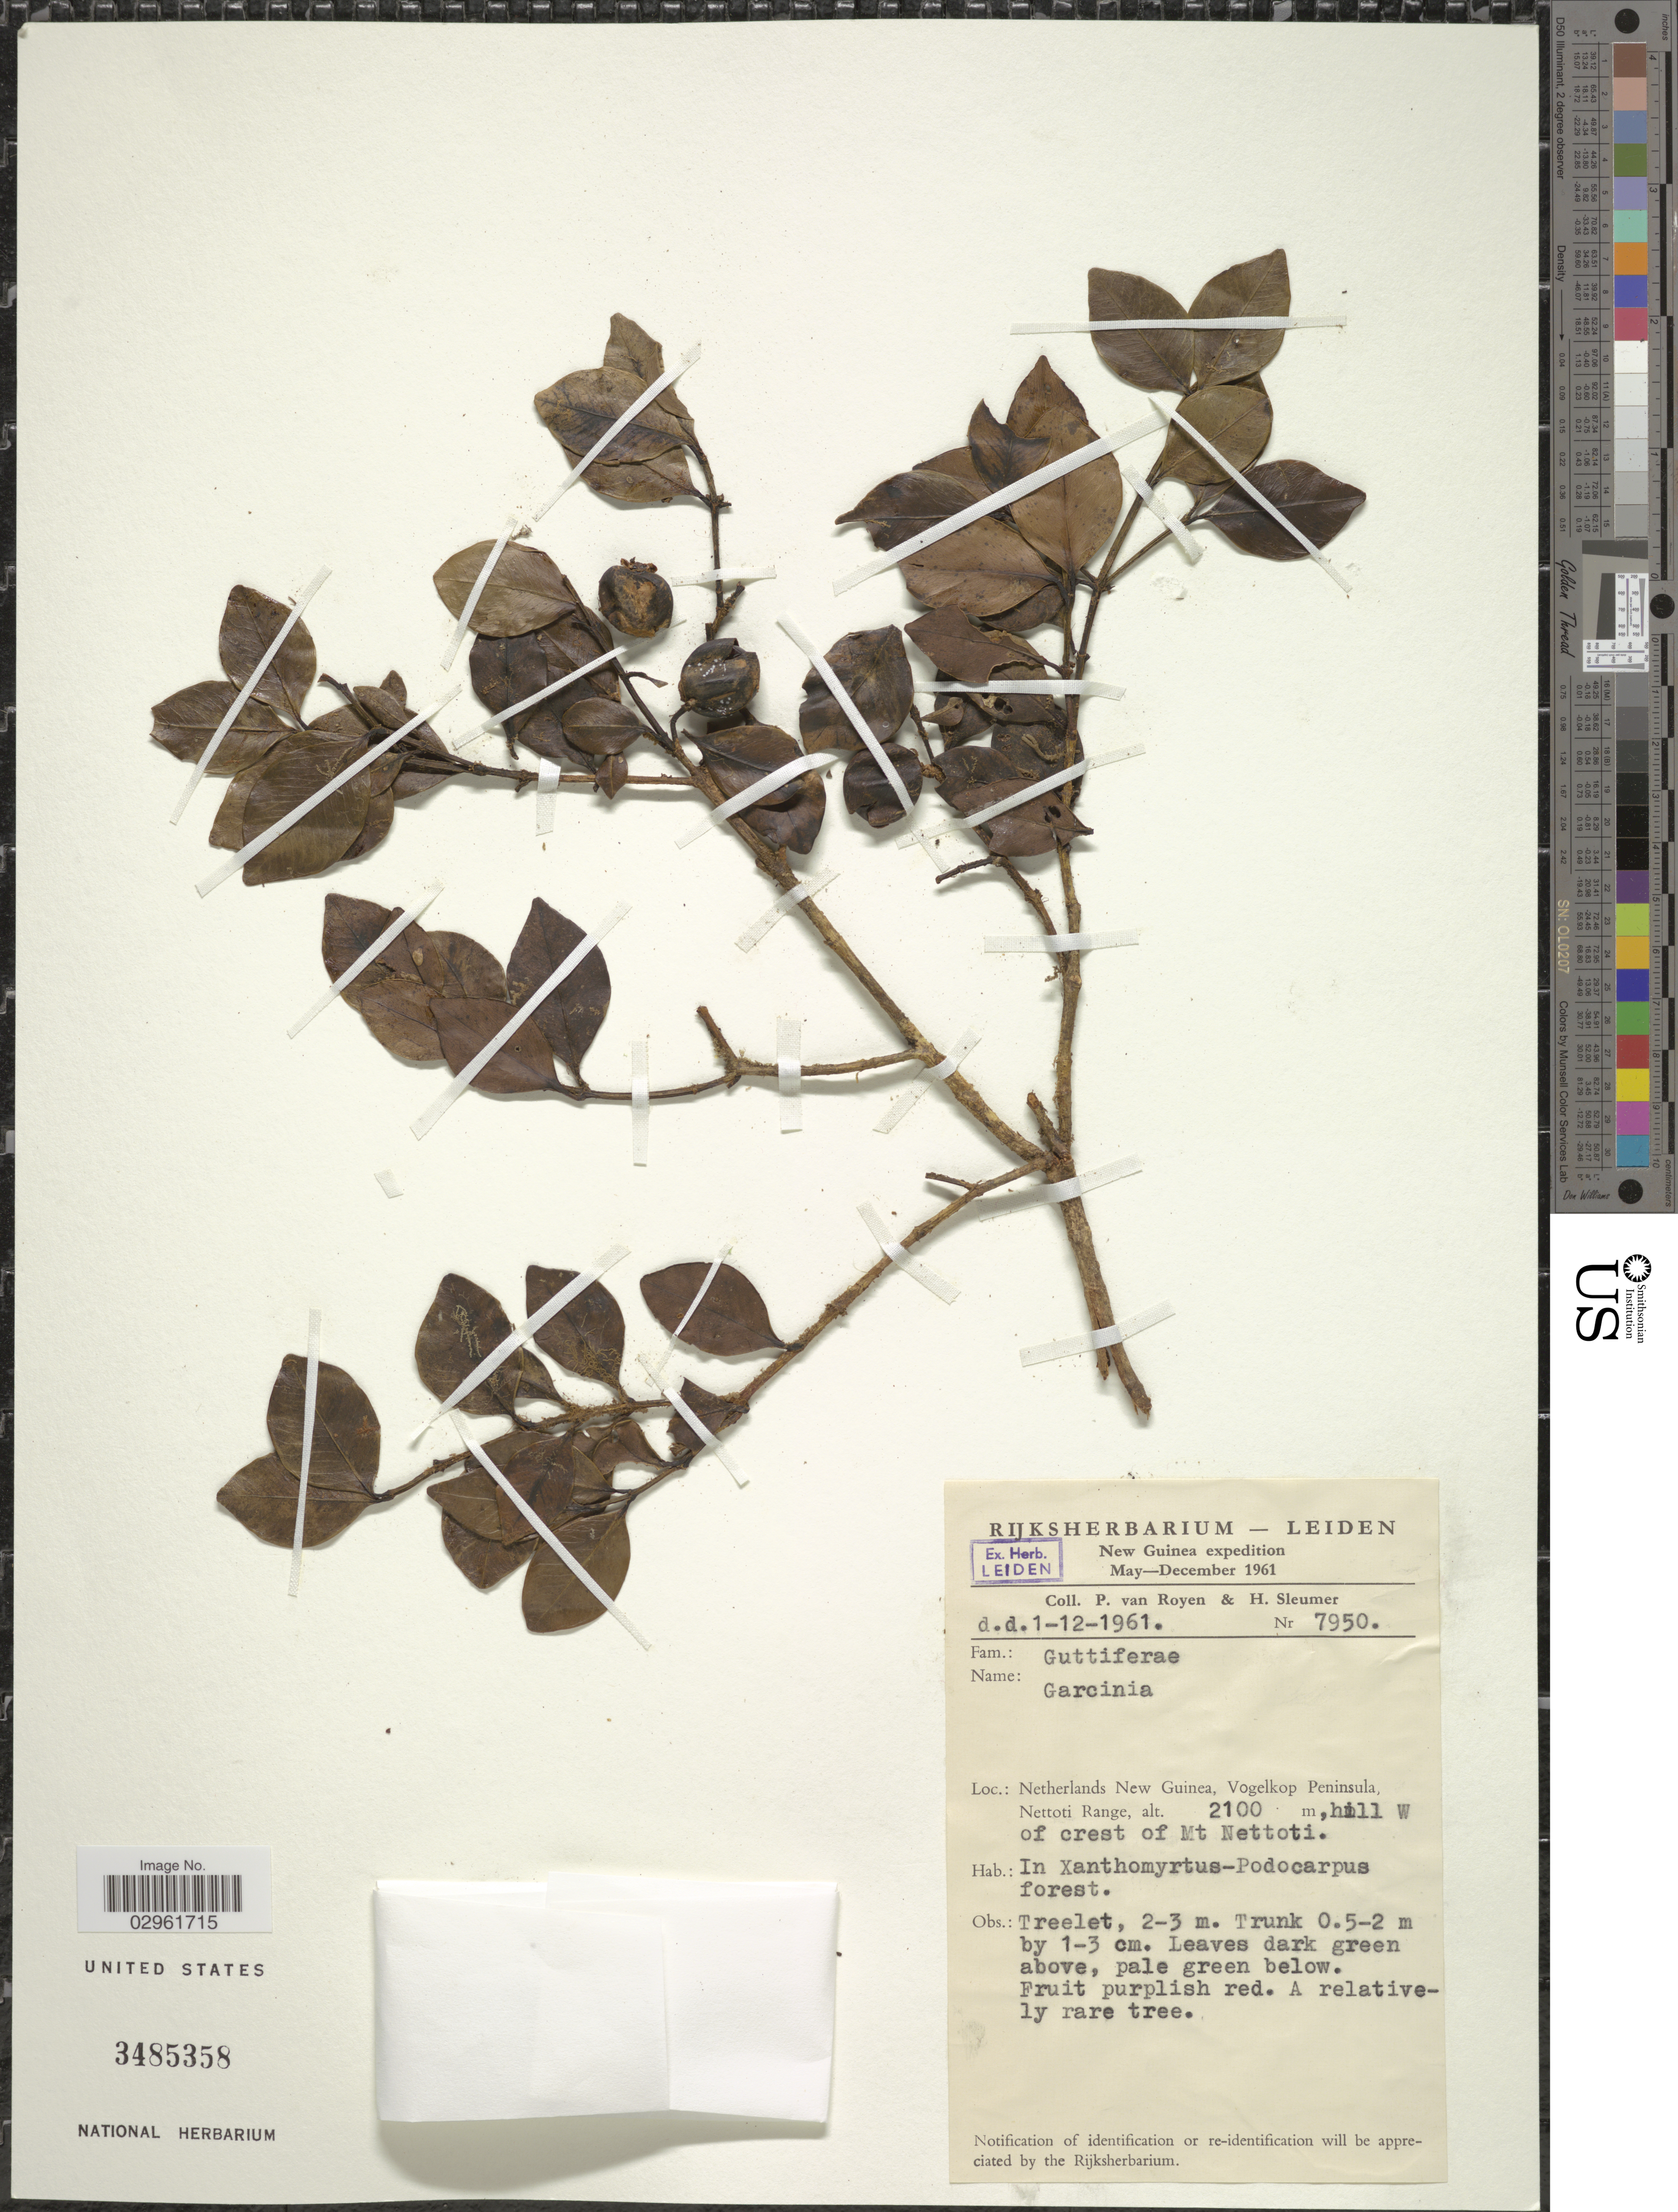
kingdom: Plantae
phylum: Tracheophyta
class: Magnoliopsida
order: Malpighiales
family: Clusiaceae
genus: Garcinia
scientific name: Garcinia sp.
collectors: P. van Royen & H. O. Sleumer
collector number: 7950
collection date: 1961-12-01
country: Indonesia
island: New Guinea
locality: New Guinea. Netherlands New Guinea, Vogelkop Peninsula, Nettoti Range, hill W of crest of Mt Nettoti.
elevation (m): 2100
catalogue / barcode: US 3485358